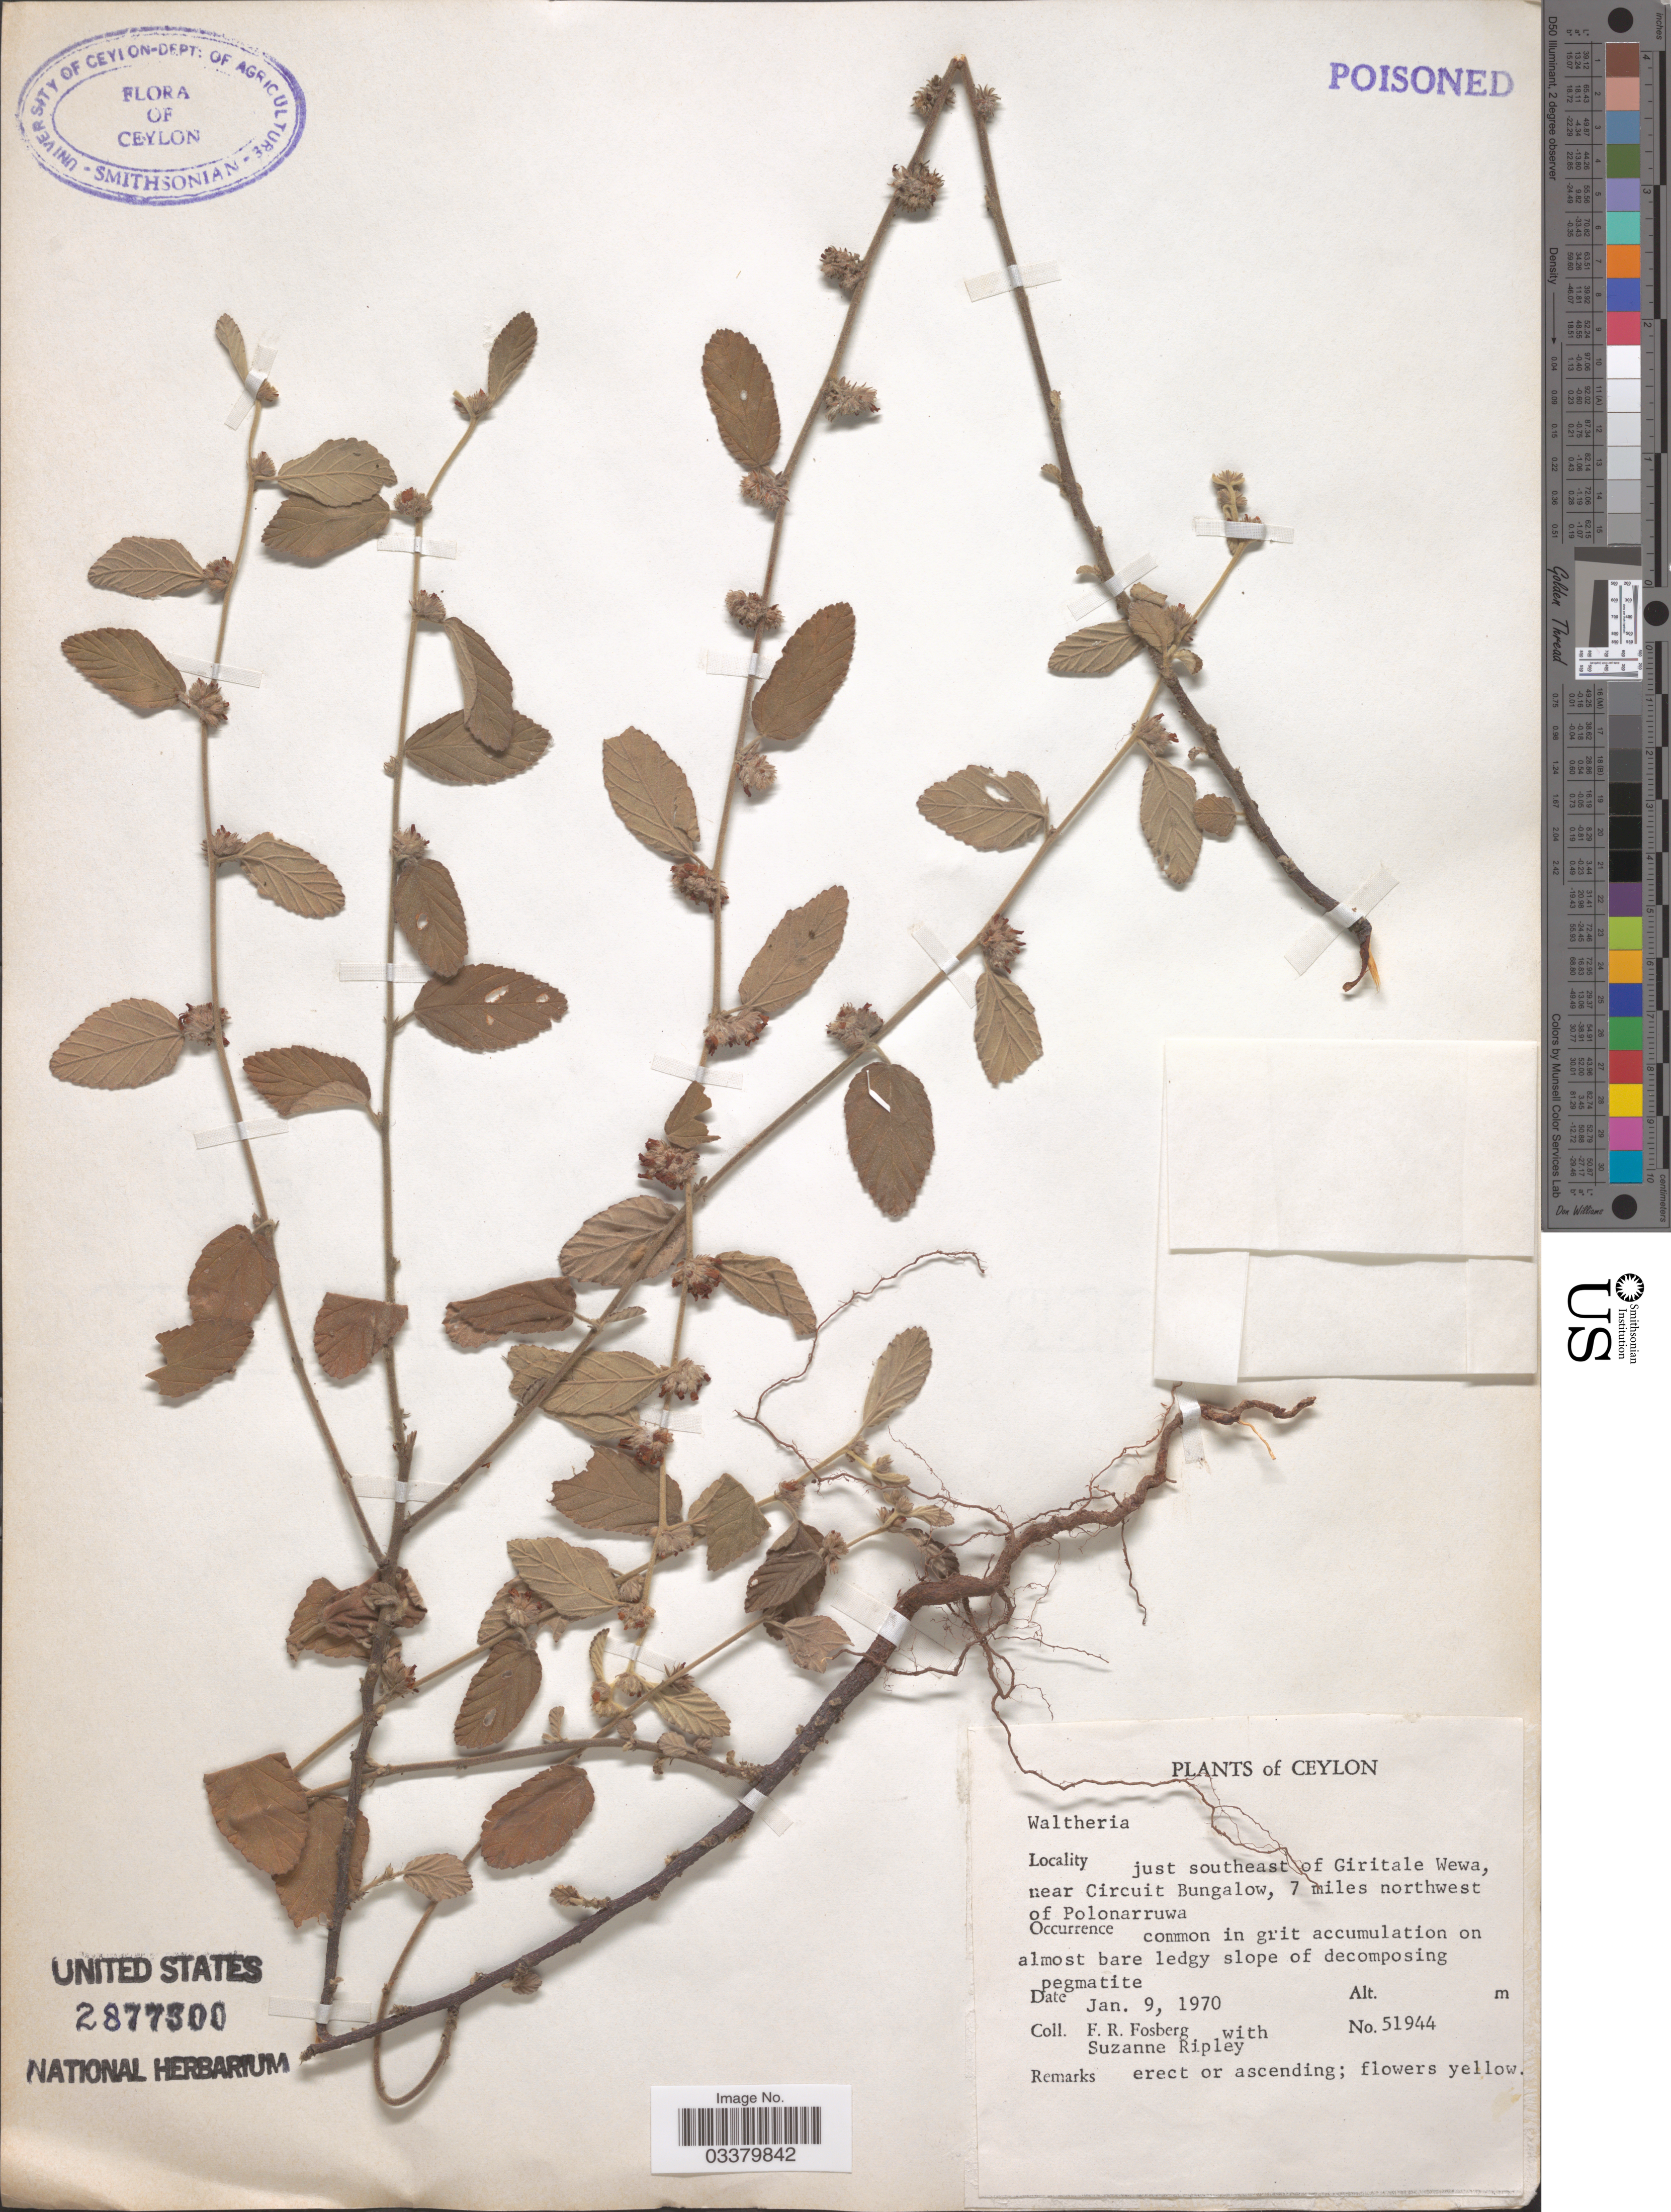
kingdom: Plantae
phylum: Tracheophyta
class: Magnoliopsida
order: Malvales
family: Malvaceae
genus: Waltheria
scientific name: Waltheria indica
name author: L.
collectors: F. R. Fosberg & S. Ripley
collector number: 51944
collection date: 1970-01-09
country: Sri Lanka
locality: Ceylon, just southeast of Giritale Wewa, near Circuit Bungalow, 7 miles northwest of Polonarruwa.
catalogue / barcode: US 2877300